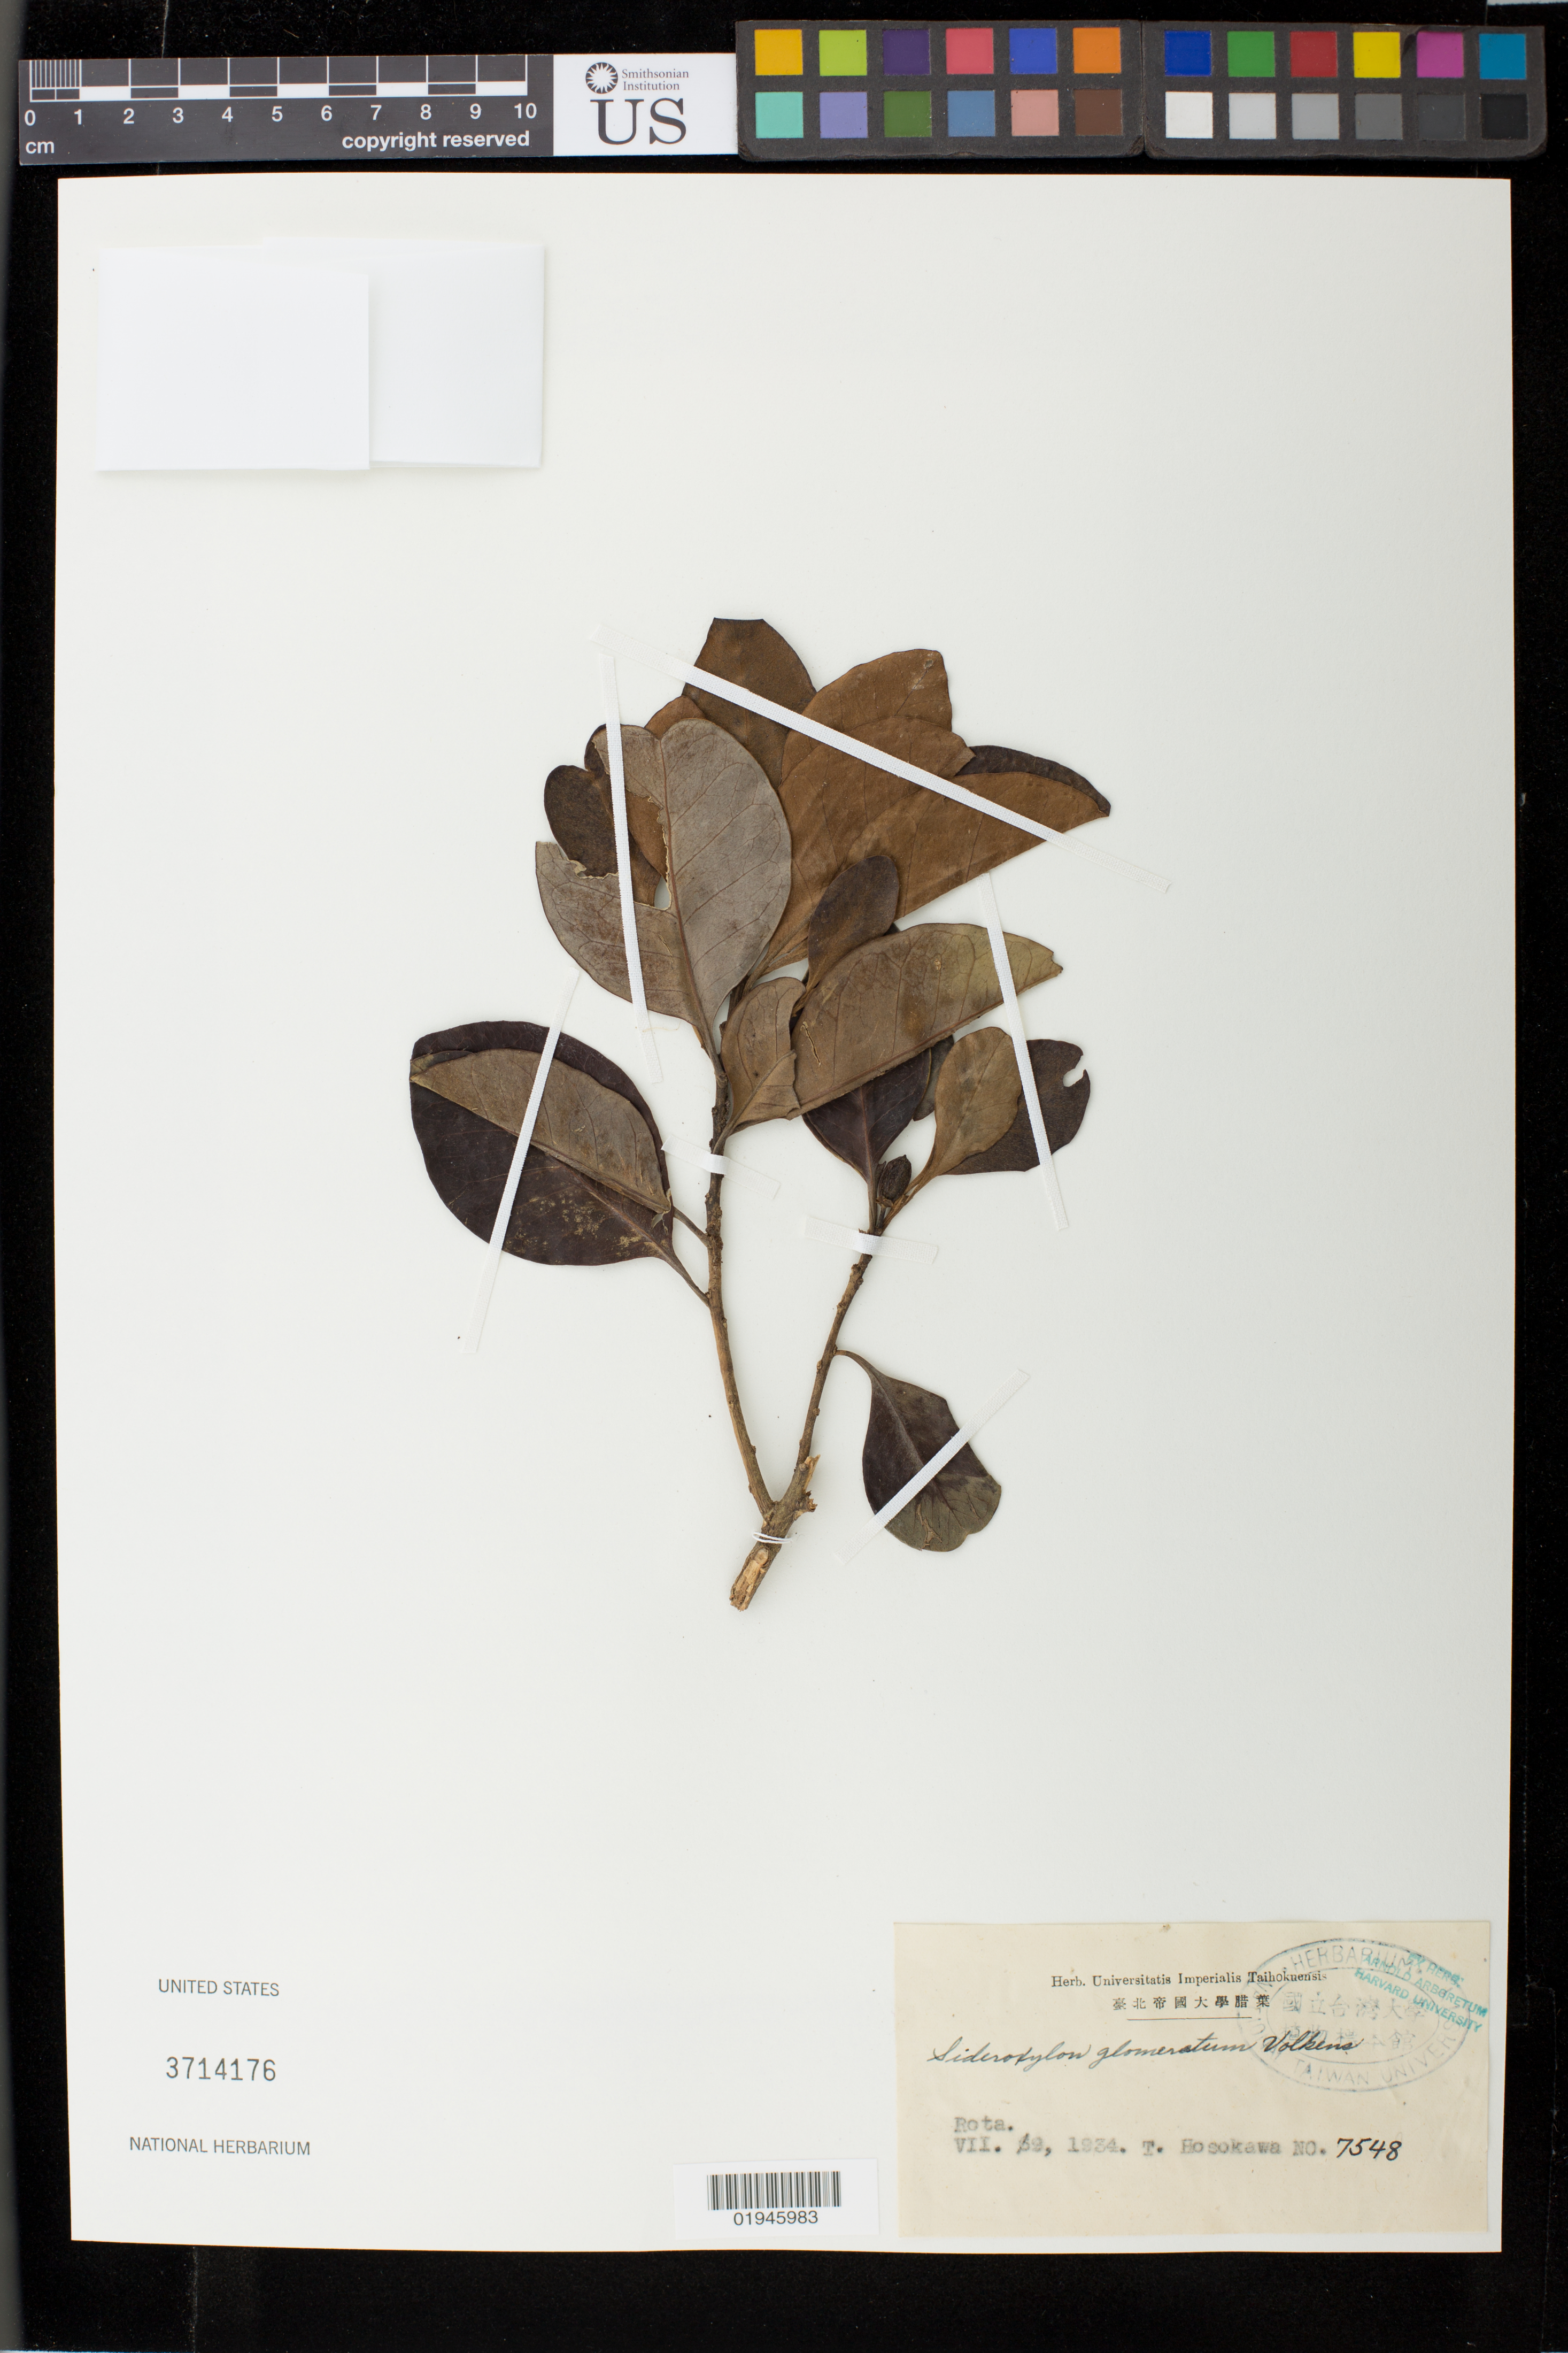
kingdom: Plantae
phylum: Tracheophyta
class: Magnoliopsida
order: Ericales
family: Sapotaceae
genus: Planchonella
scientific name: Planchonella orkor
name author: (Vink) Swenson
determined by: Wagner, W. L., (BOT), Smithsonian Institution - National Museum of Natural History (UNITED STATES)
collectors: T. Hosokawa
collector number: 7548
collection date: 1934-07-09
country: Northern Mariana Islands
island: Rota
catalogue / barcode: US 3714176